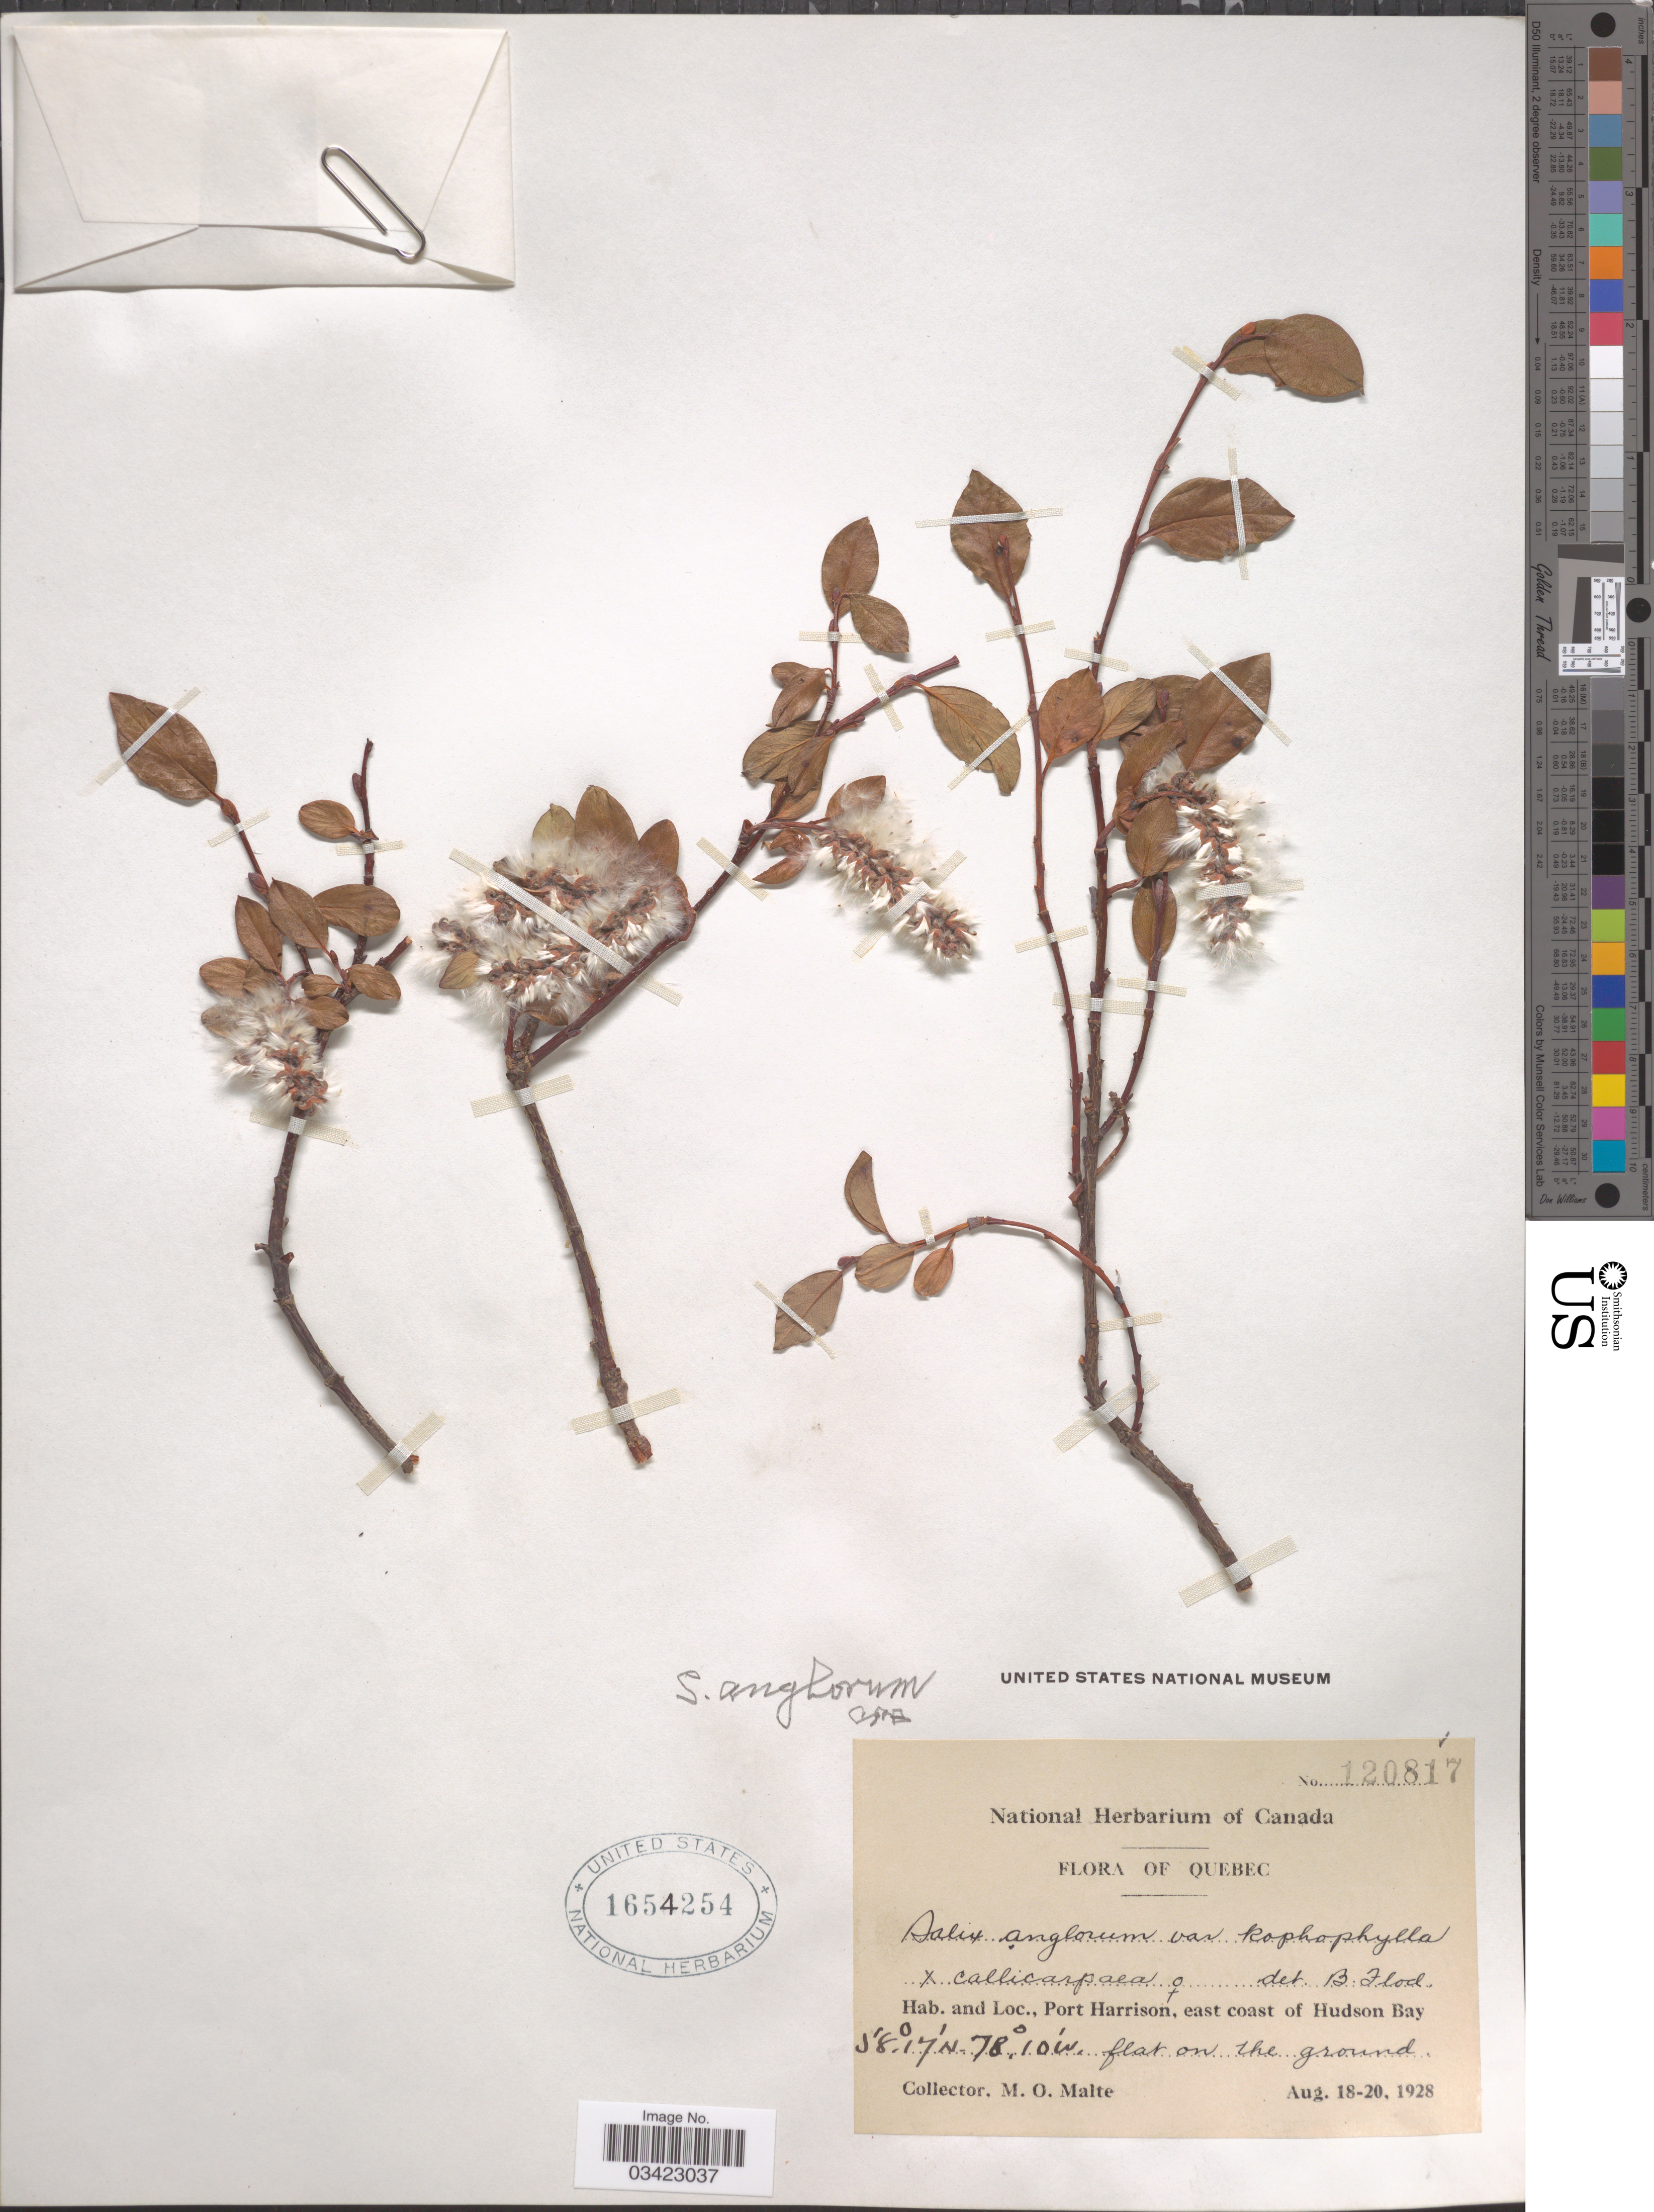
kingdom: Plantae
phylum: Tracheophyta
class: Magnoliopsida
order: Malpighiales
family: Salicaceae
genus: Salix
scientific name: Salix anglorum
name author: Cham.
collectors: M. O. Malte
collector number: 120817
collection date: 1928-08-18/1928-08-20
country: Canada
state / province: Quebec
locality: Port Harrison, east coast of Hudson Bay.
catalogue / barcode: US 1654254